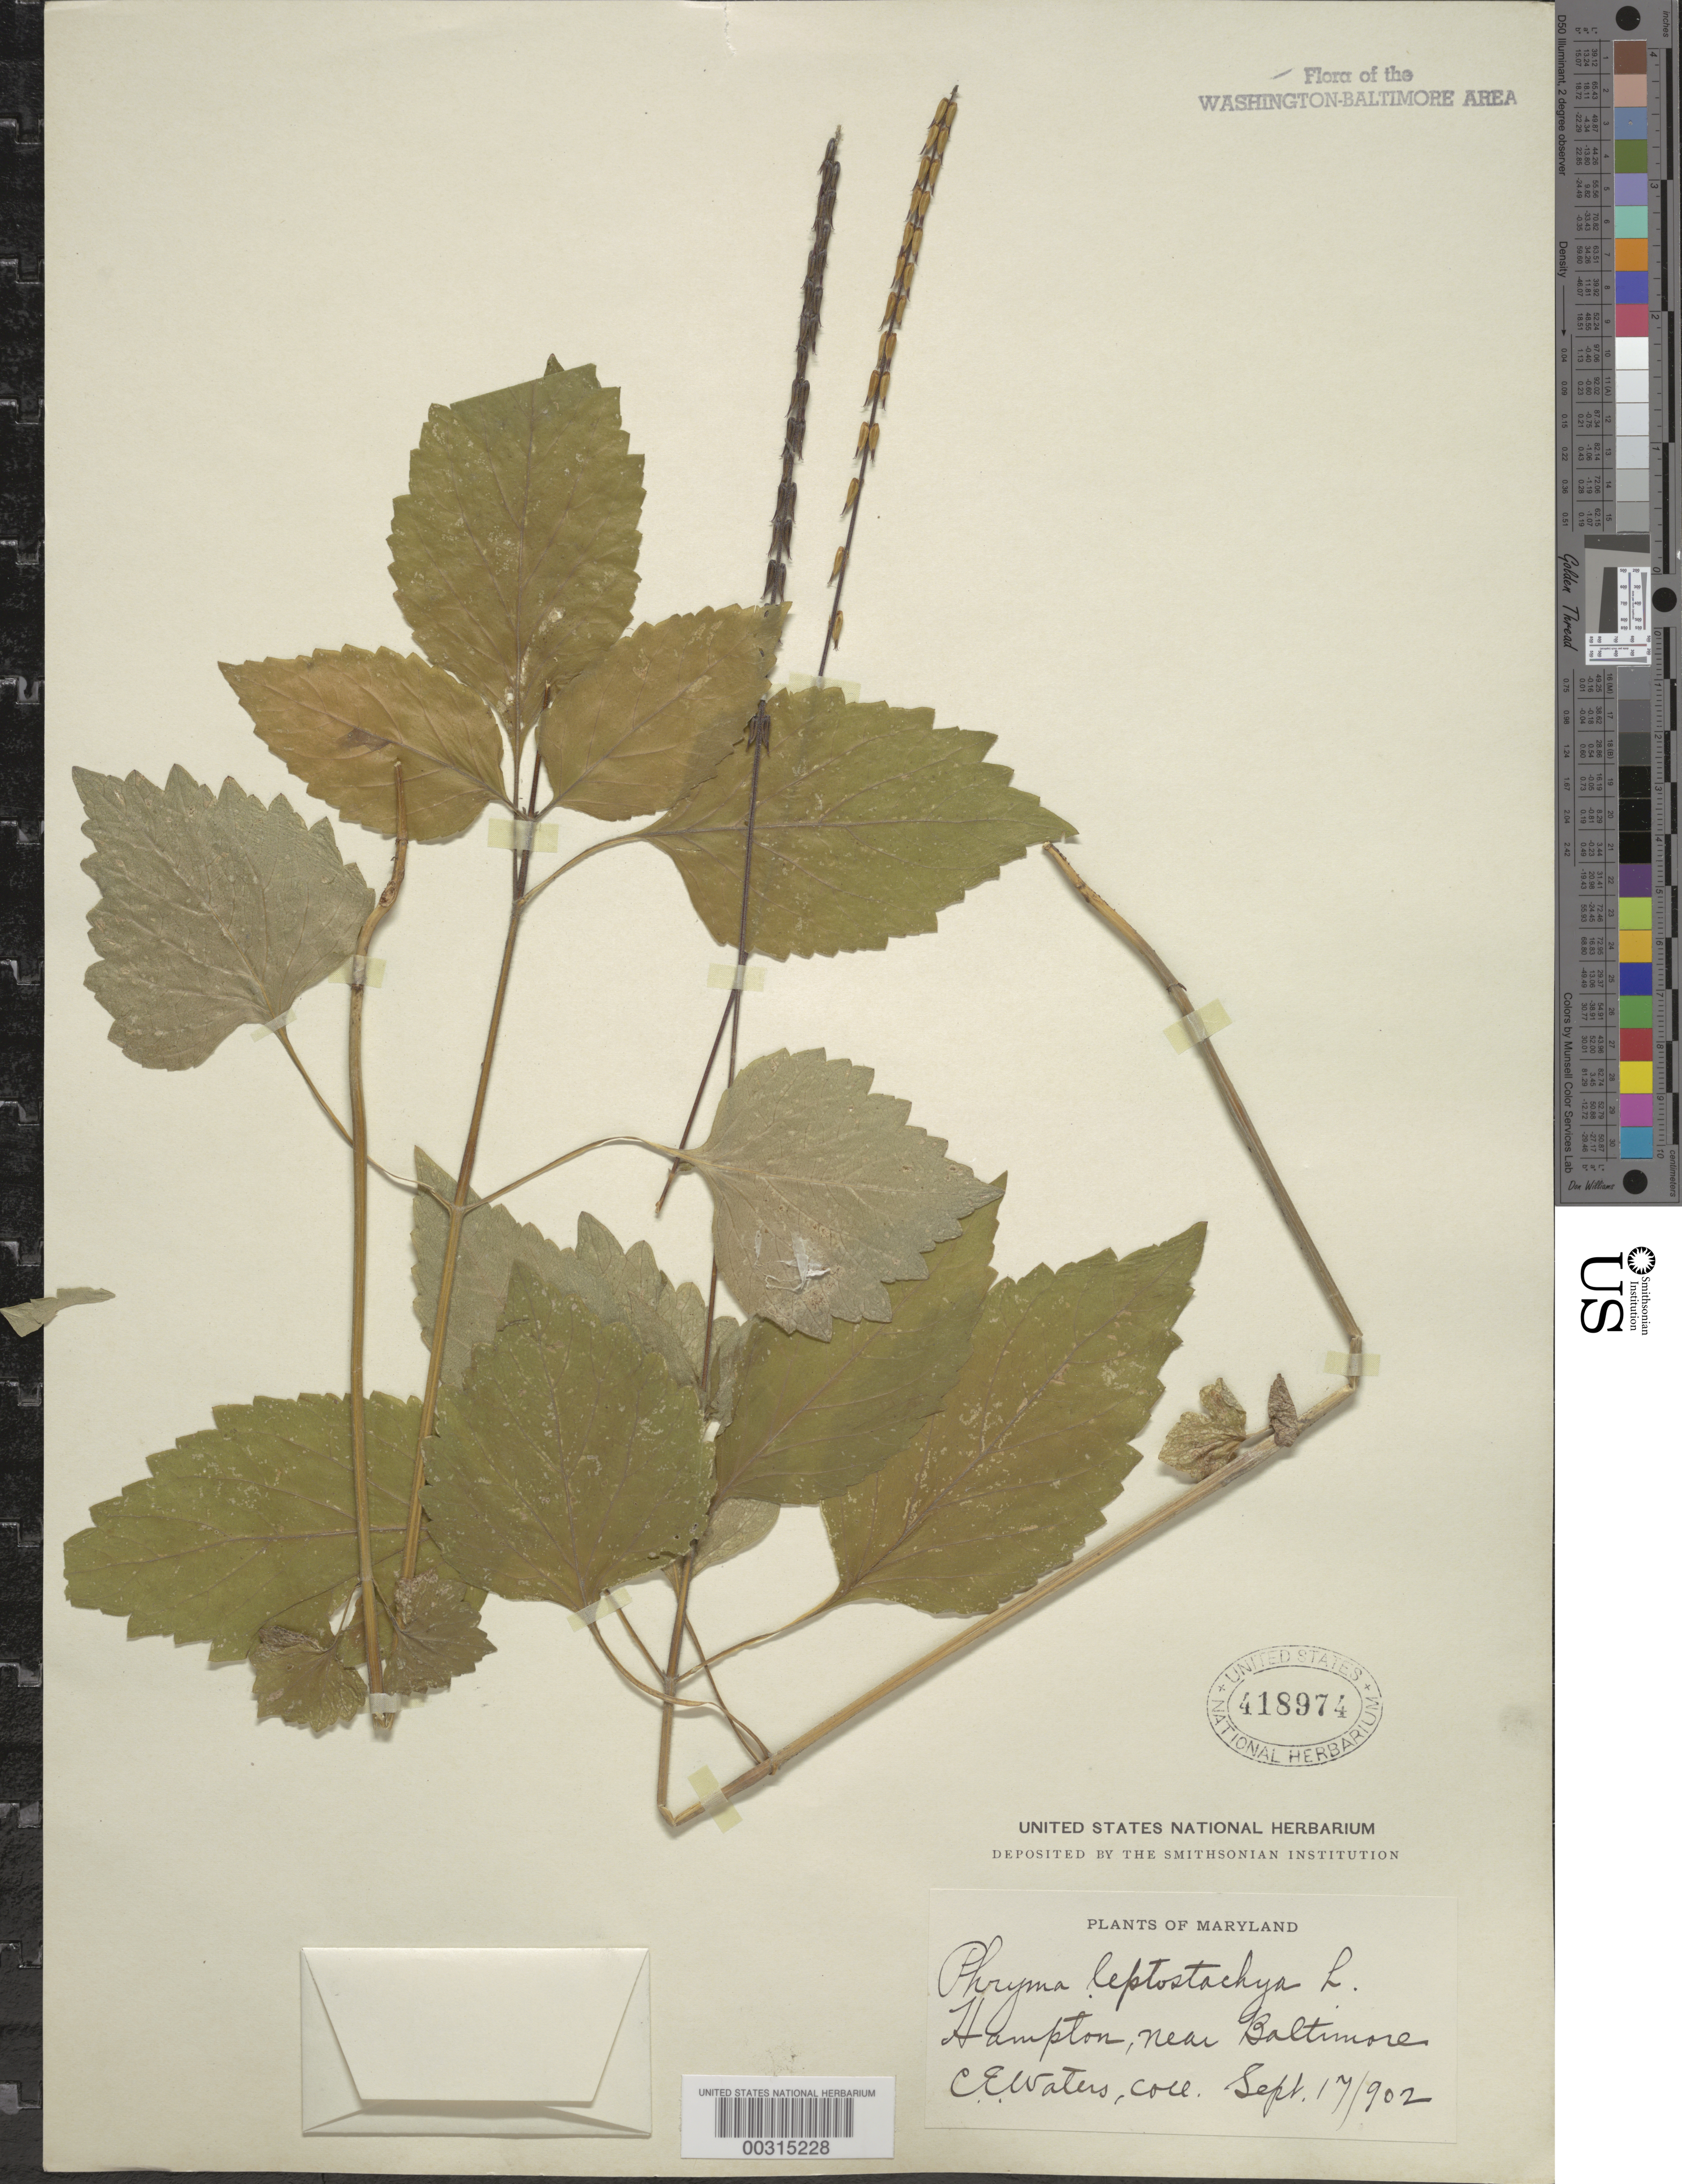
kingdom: Plantae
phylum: Tracheophyta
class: Magnoliopsida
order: Lamiales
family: Phrymaceae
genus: Phryma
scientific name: Phryma leptostachya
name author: L.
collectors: C. Waters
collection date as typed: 17 Sep 1902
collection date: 1902-09-17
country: United States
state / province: Maryland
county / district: Baltimore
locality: Hampton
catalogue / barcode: US 418974